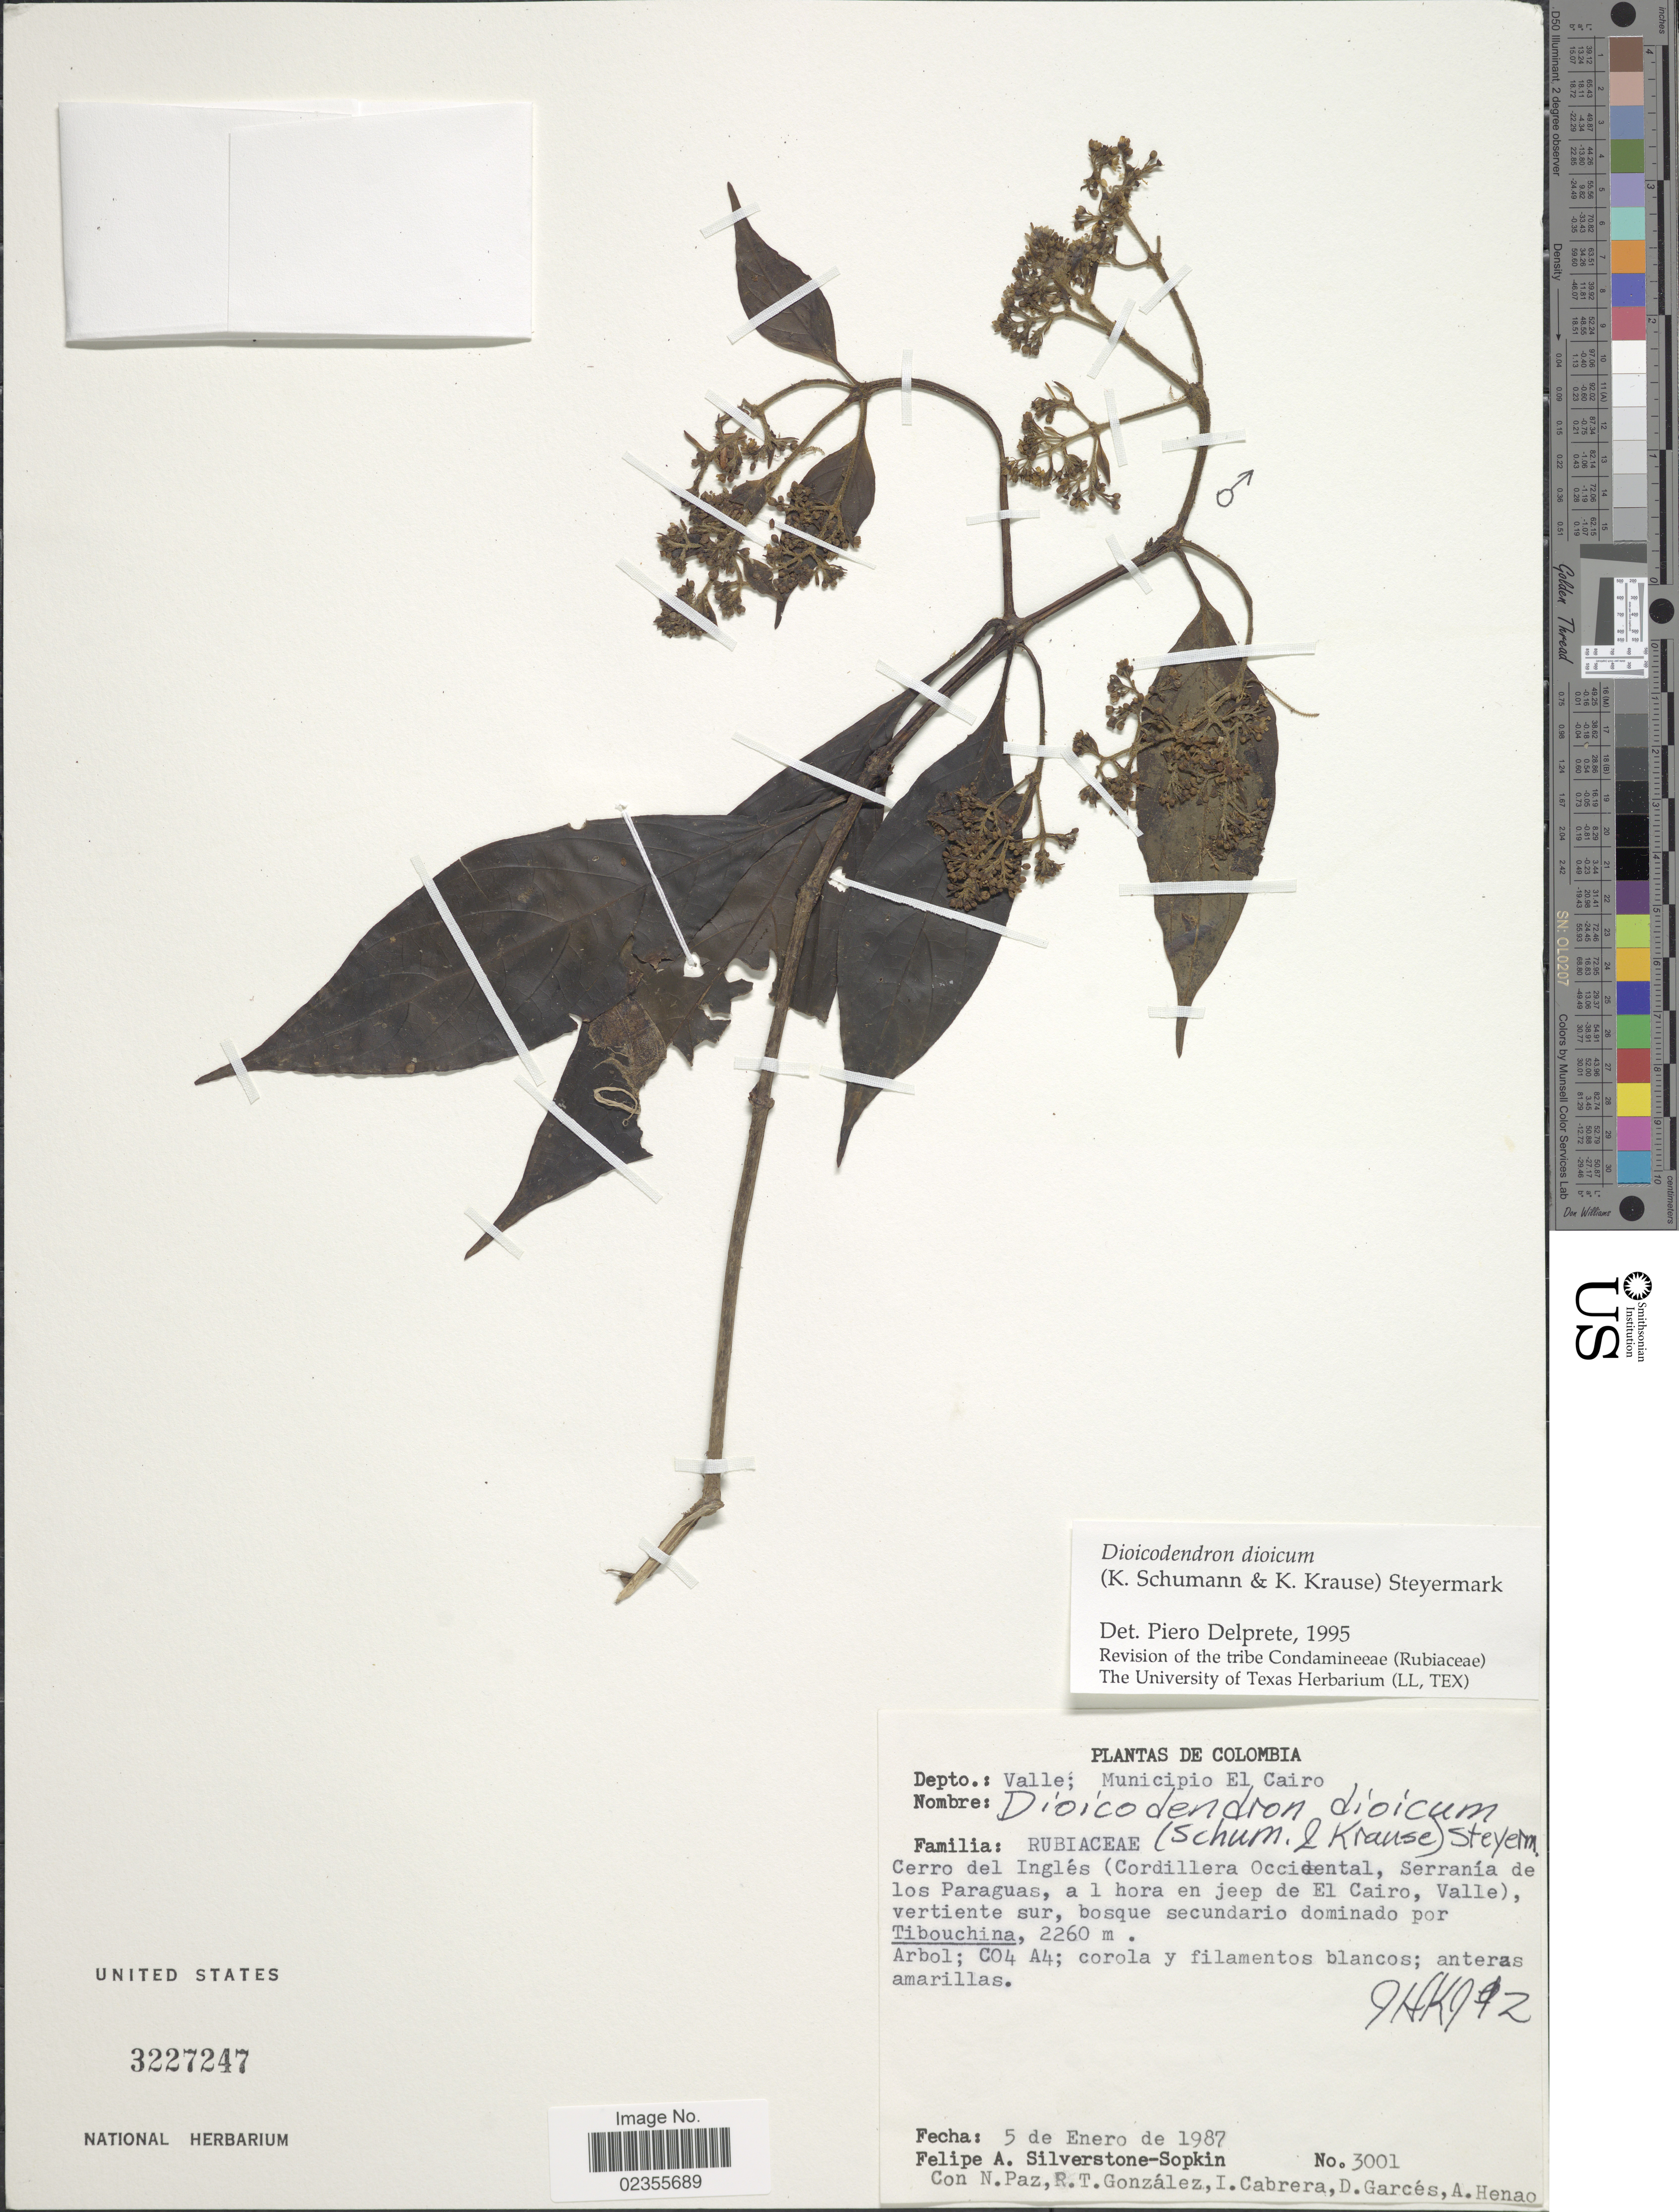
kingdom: Plantae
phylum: Tracheophyta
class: Magnoliopsida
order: Gentianales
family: Rubiaceae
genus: Dioicodendron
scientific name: Dioicodendron dioicum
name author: (K. Schum. & Krause) Steyerm.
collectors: P. A. Silverstone-Sopkin, N. Paz, R. Gonzalez, I. Cabrera & et al.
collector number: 3001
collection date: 1987-01-05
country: Colombia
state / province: Valle del Cauca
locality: Depto. Valle; Municipio El Cairo, Cerro del Ingles (Cordillera Occidental, Serrania de los Paraguas, a 1 hora en jeep de El Cairo, Valle), vertiente sur, bosque secundario dominado por Tibouchina.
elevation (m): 2260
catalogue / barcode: US 3227247